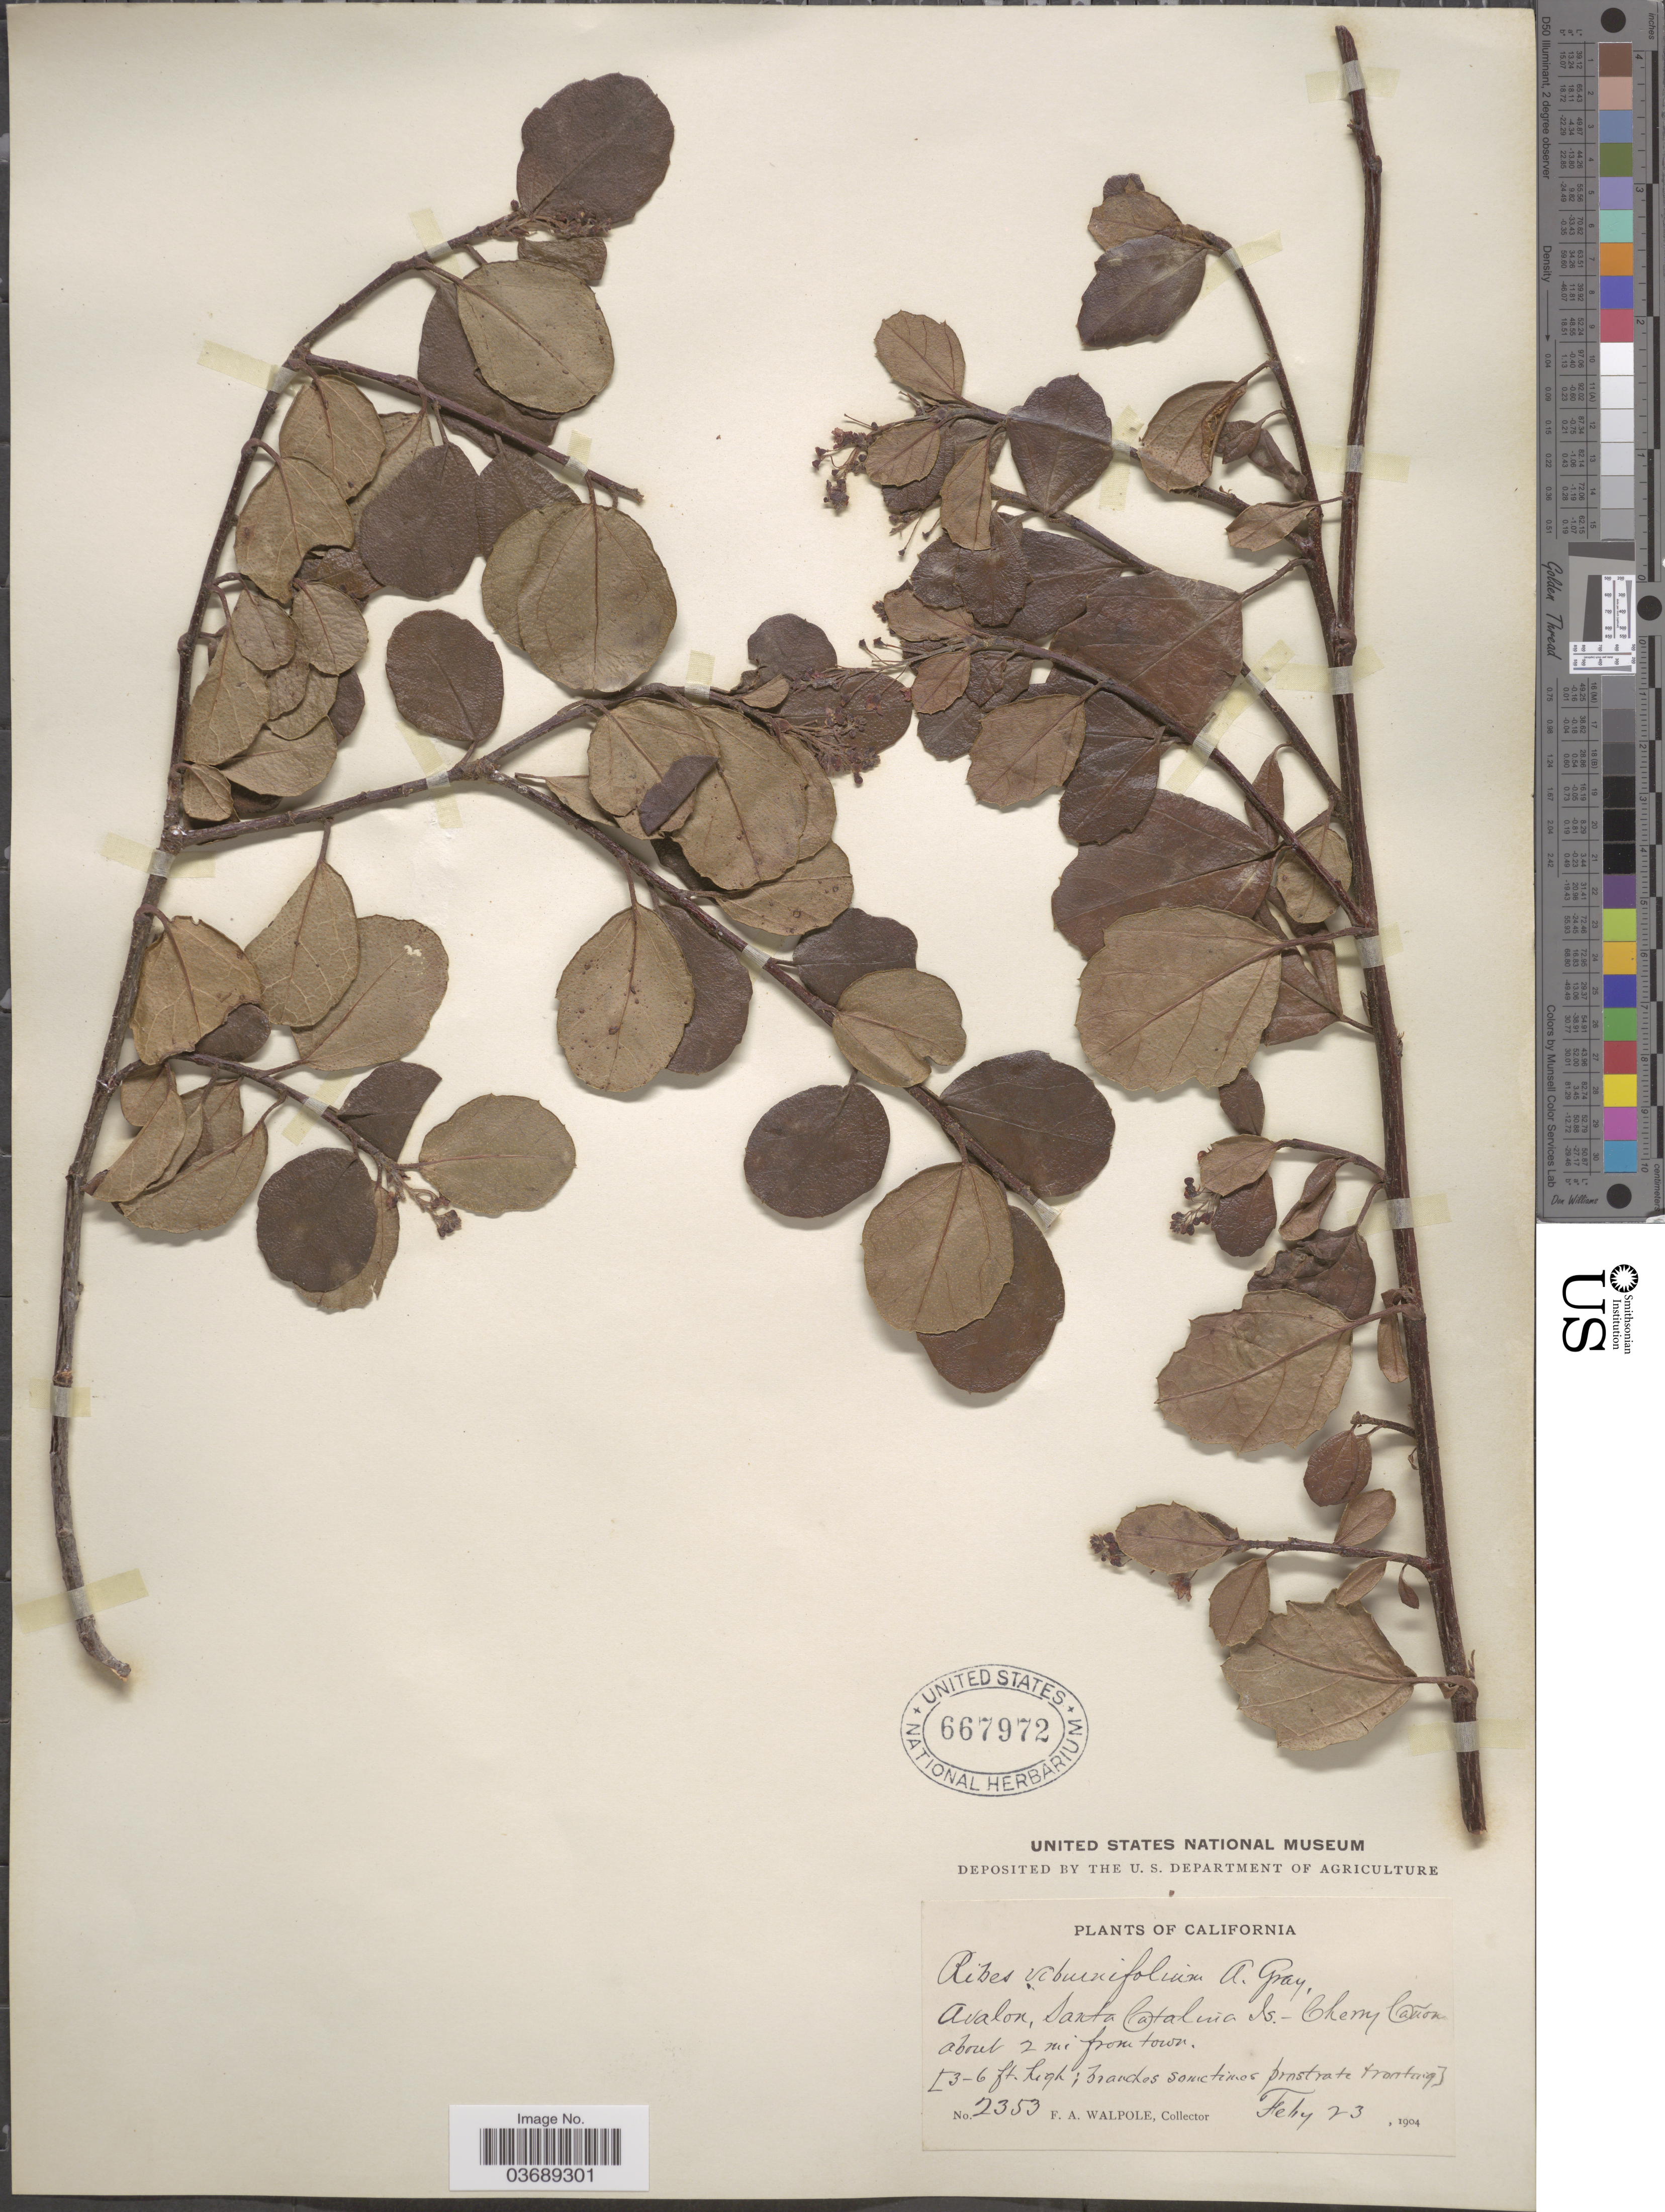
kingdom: Plantae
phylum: Tracheophyta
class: Magnoliopsida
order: Saxifragales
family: Grossulariaceae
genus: Ribes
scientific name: Ribes viburnifolium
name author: A. Gray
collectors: F. Walpole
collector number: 2353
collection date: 1904-02-23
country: United States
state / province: California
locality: Avalon, Santa Catalina Is. Cherry Cañon, about 2 mi from town.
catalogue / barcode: US 667972